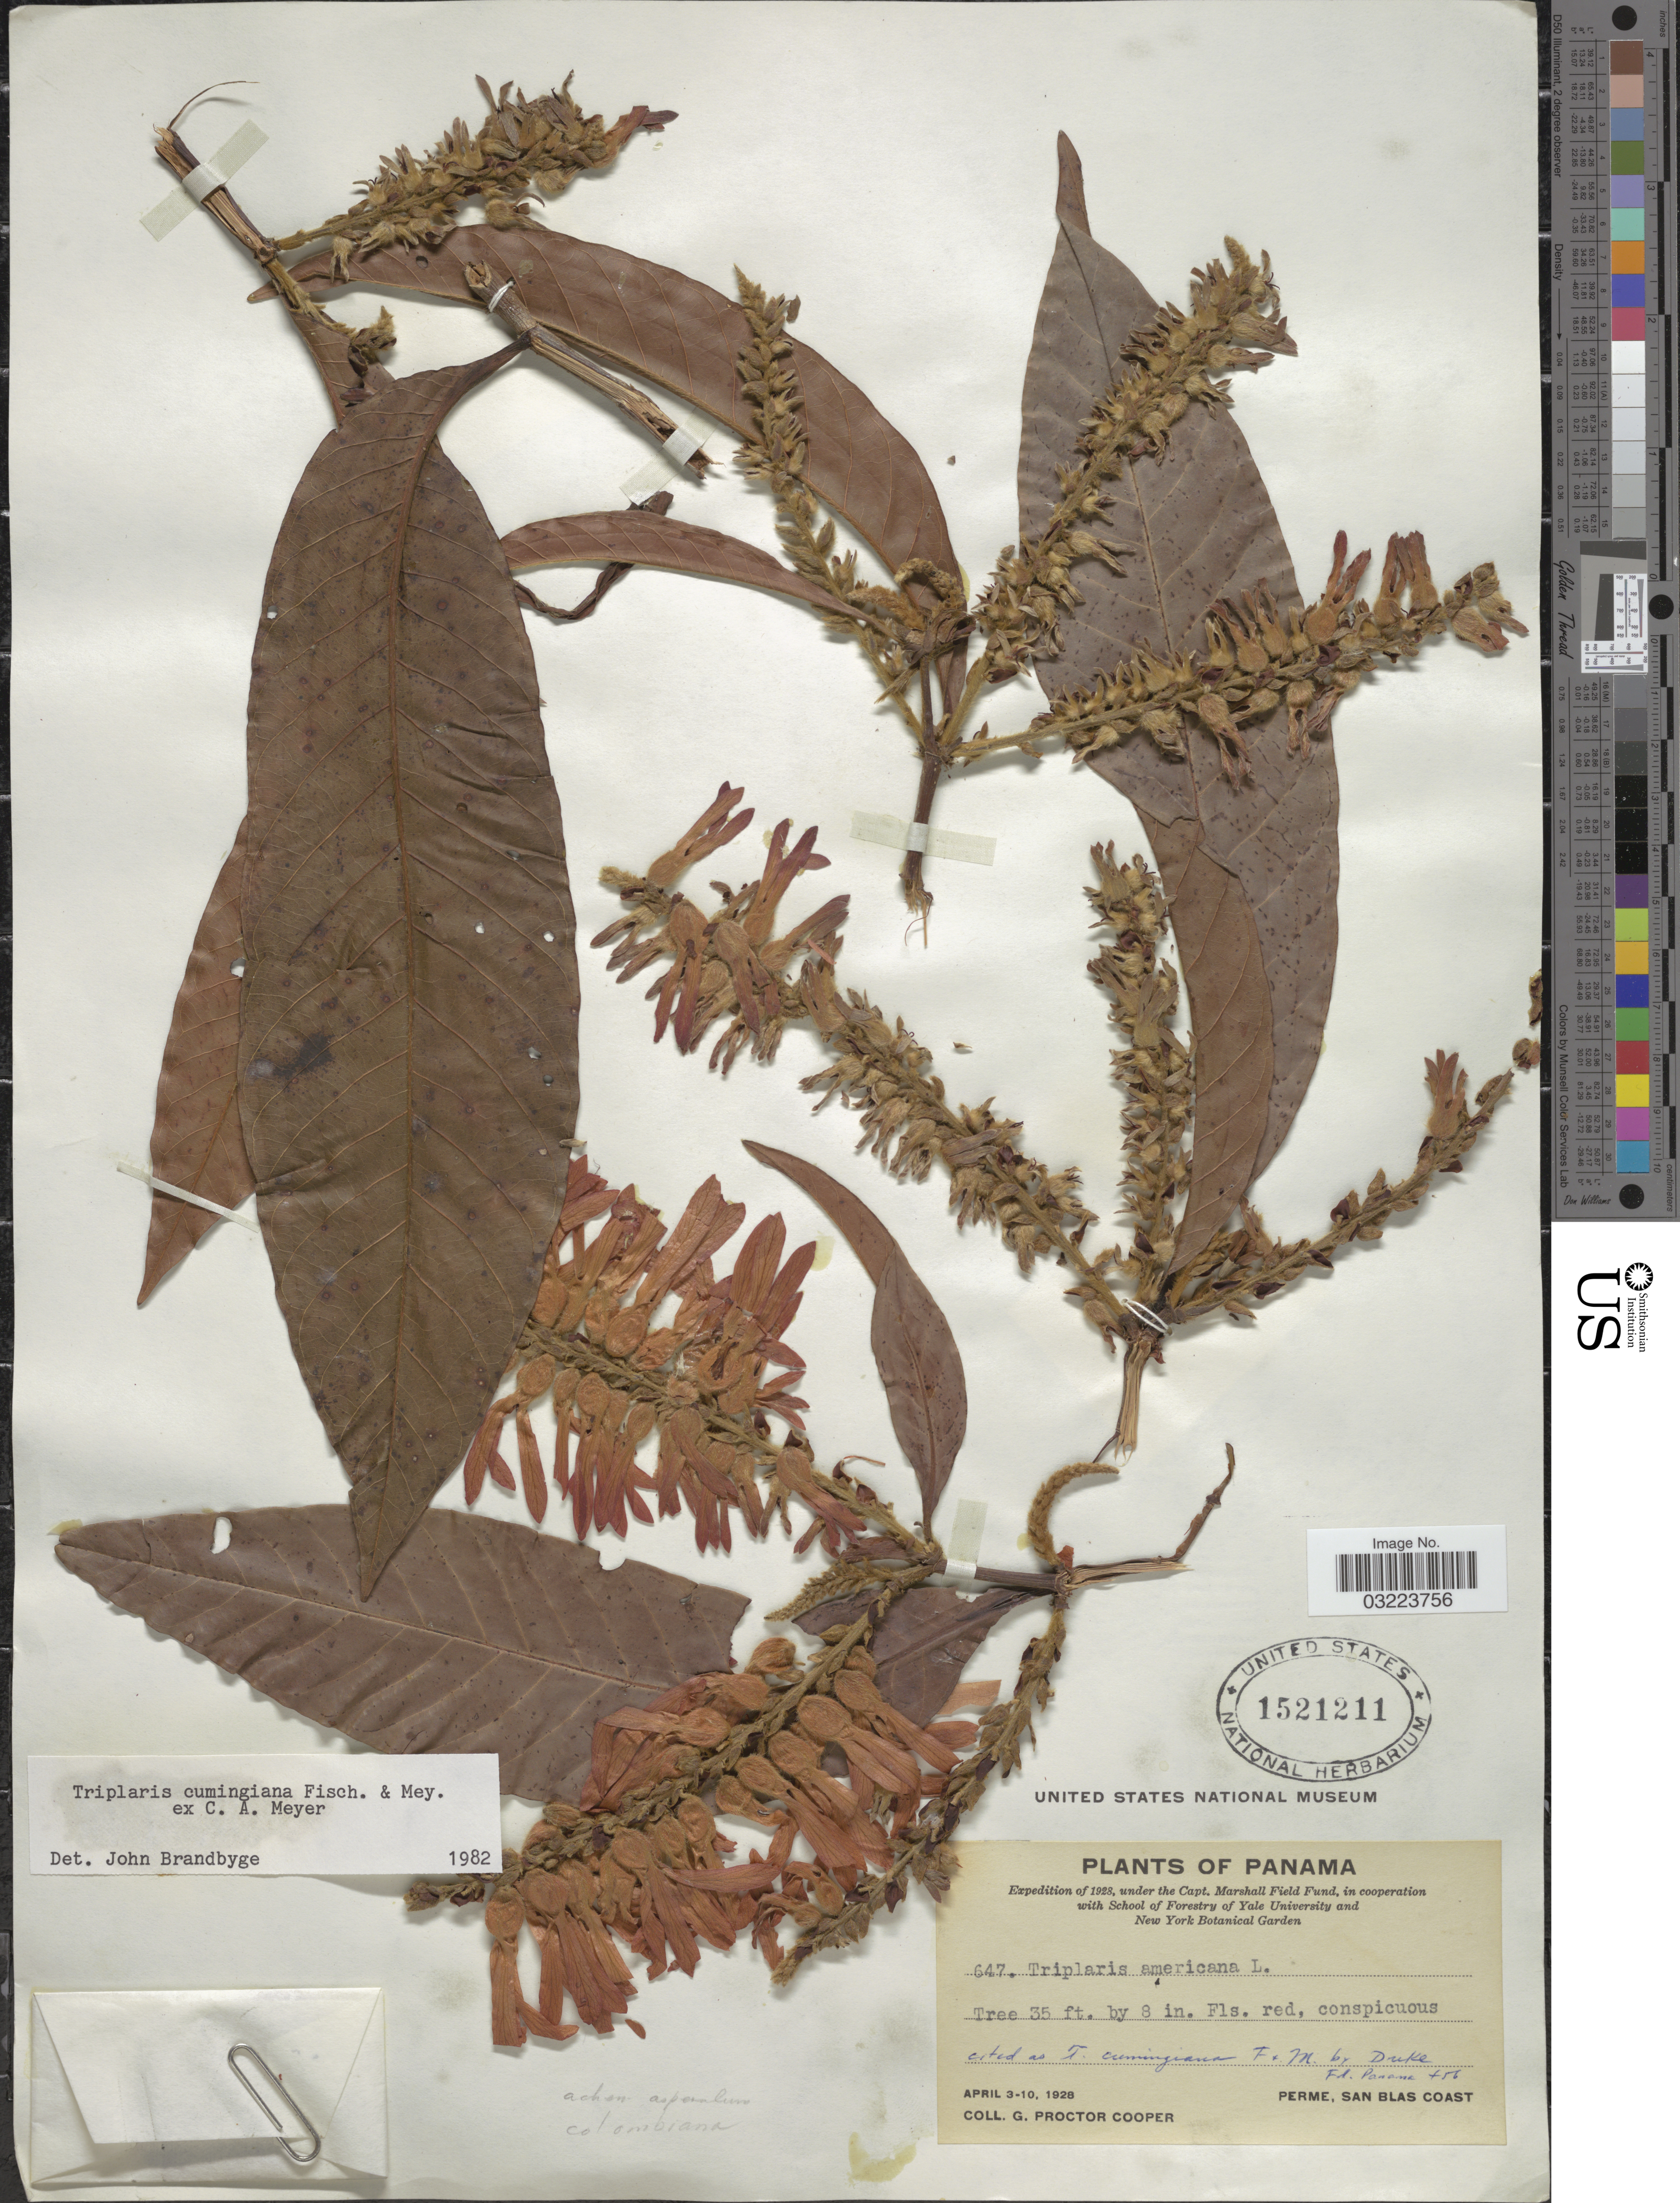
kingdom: Plantae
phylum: Tracheophyta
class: Magnoliopsida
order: Caryophyllales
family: Polygonaceae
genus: Triplaris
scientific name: Triplaris cumingiana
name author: Fisch. & C.A. Mey. ex C.A. Mey.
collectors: G. Cooper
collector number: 647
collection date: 1928-04-03/1928-04-10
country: Panama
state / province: Kuna Yala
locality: Perme, San Blas Coast.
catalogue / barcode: US 1521211